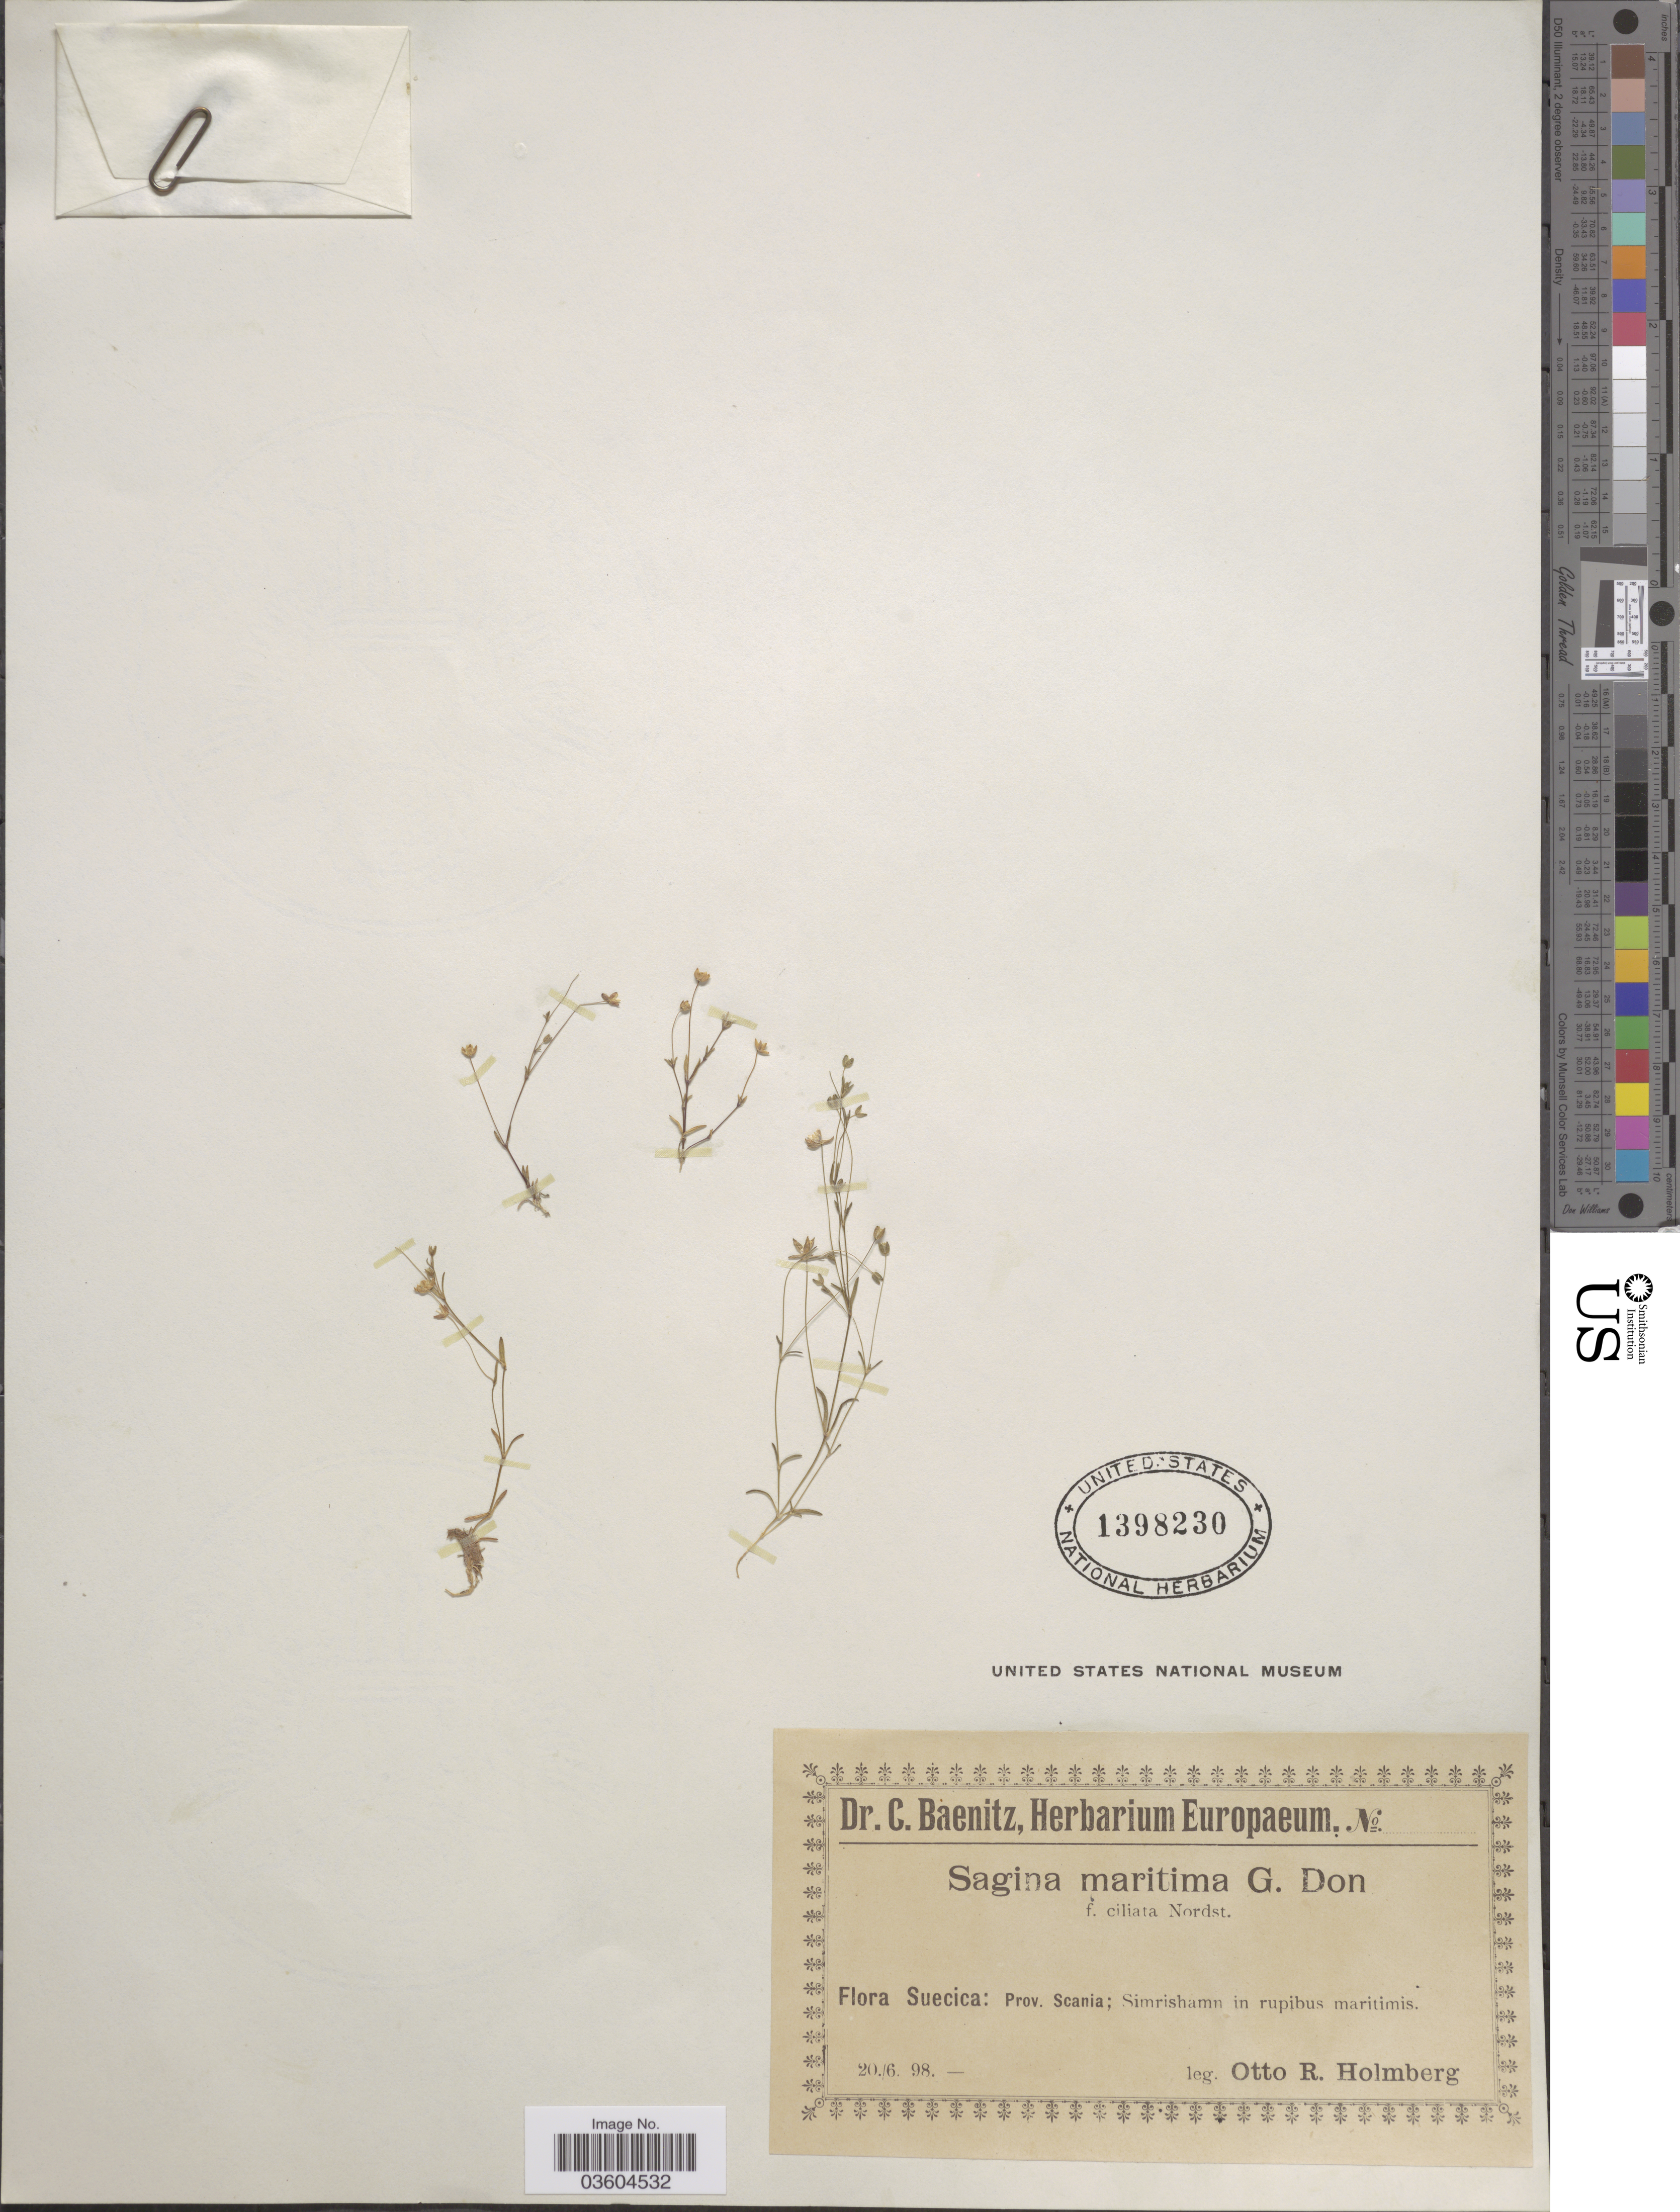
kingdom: Plantae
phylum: Tracheophyta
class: Magnoliopsida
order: Caryophyllales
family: Caryophyllaceae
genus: Sagina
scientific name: Sagina maritima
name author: G. Don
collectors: O. Holmberg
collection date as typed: Transcribed d/m/y: 20/6/98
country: Sweden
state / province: Skåne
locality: Suecica: Prov. Scania; Simrishamn in rupibus maritimis.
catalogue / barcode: US 1398230